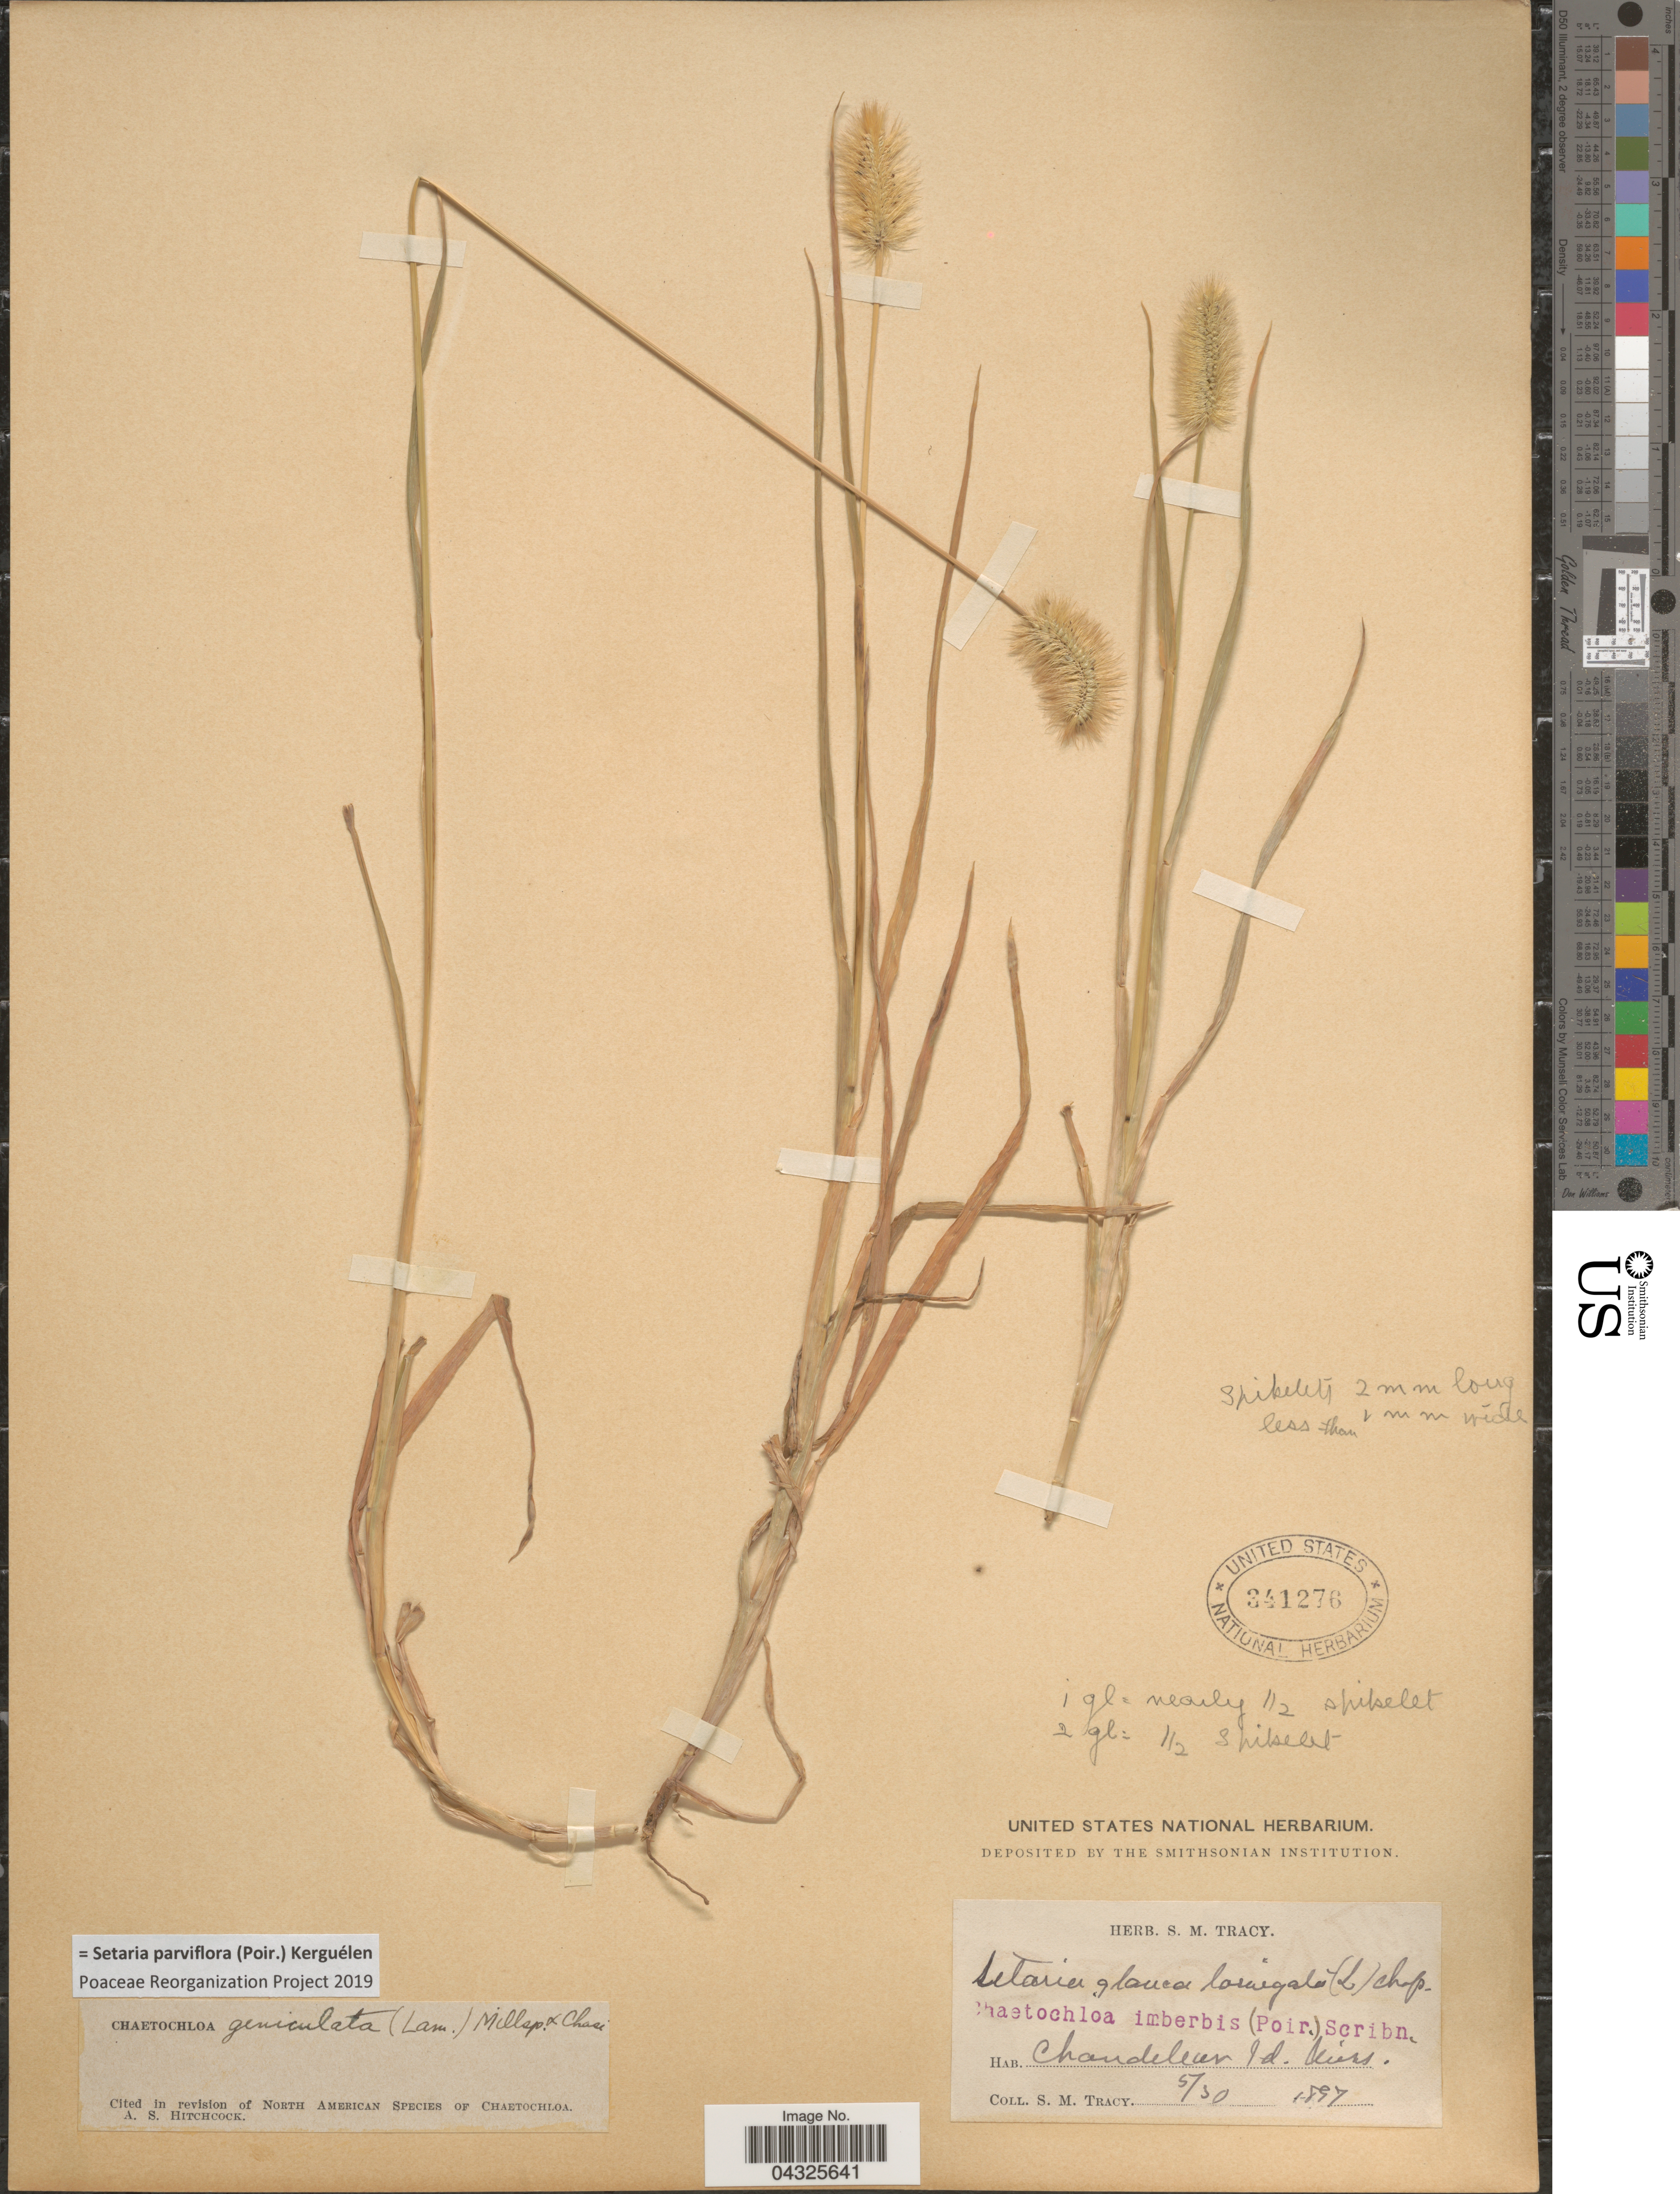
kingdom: Plantae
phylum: Tracheophyta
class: Liliopsida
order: Poales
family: Poaceae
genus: Setaria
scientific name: Setaria parviflora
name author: (Poir.) Kerguélen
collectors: S. M. Tracy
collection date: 1897-05-30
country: United States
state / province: Mississippi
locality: Chandeleur Id.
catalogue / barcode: US 341276